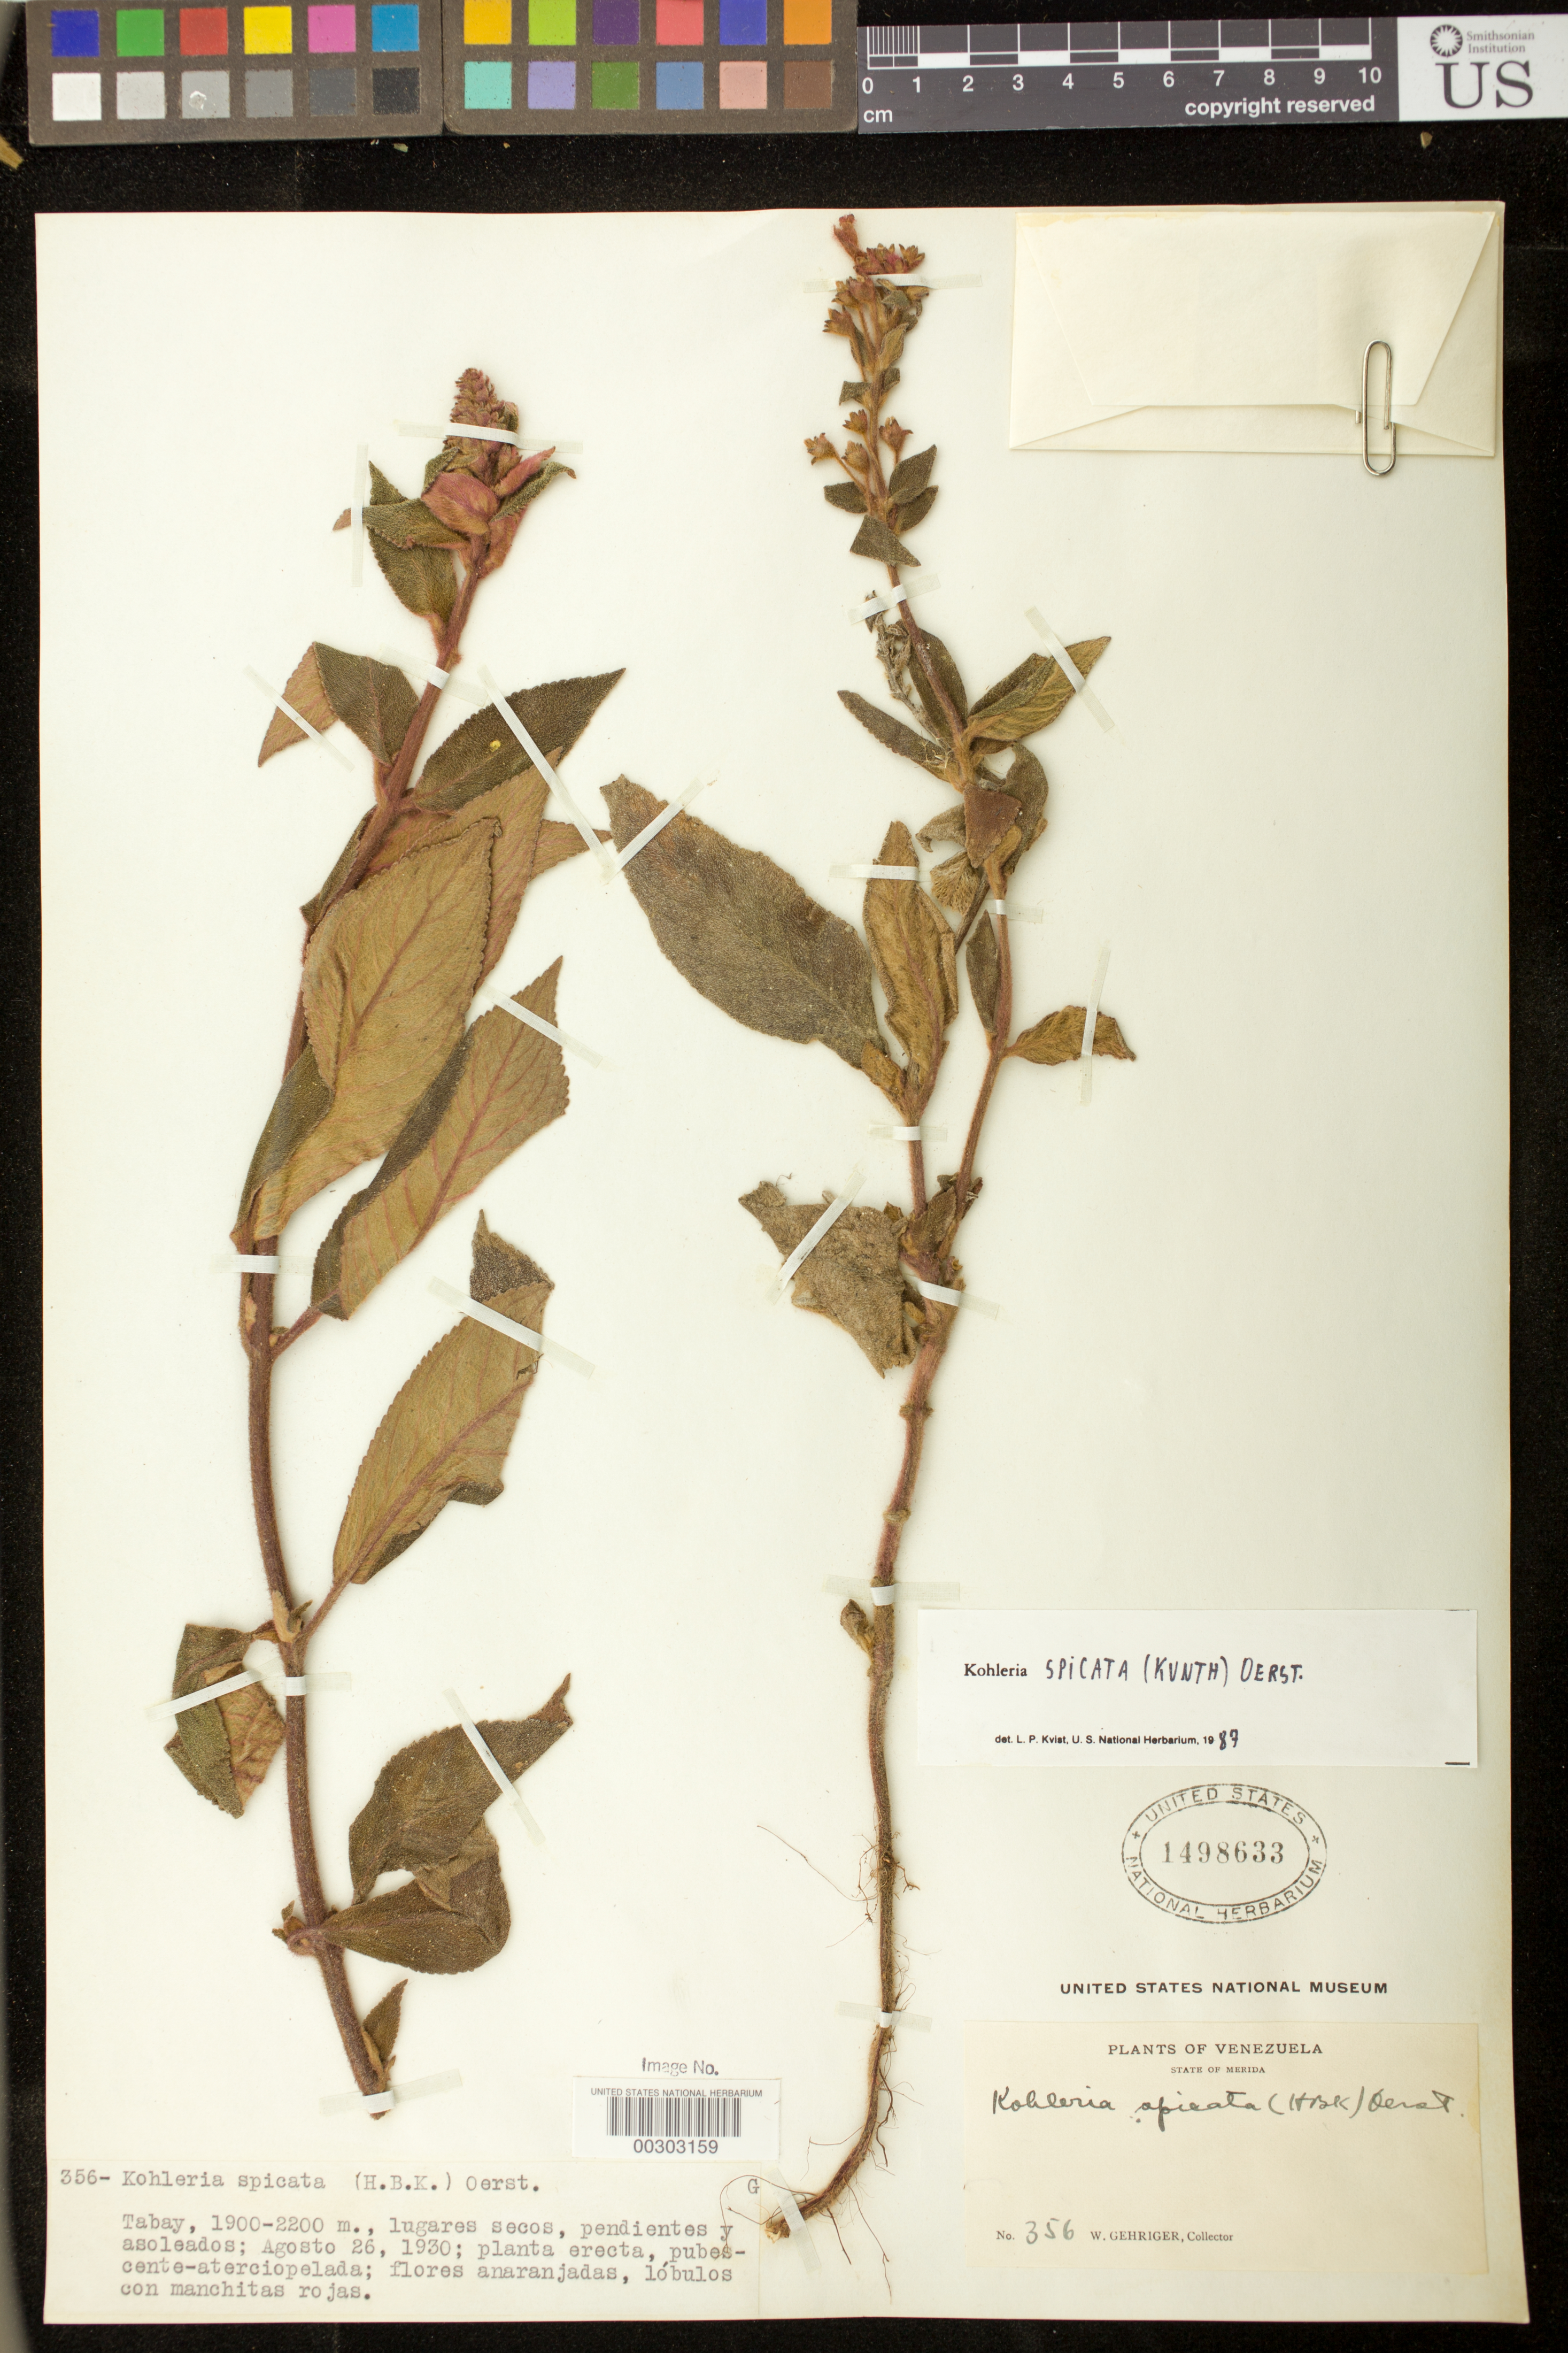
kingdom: Plantae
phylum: Tracheophyta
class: Magnoliopsida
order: Lamiales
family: Gesneriaceae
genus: Kohleria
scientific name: Kohleria spicata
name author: (Kunth) Oerst.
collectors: W. Gehriger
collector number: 356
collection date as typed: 26 Aug 1930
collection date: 1930-08-26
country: Venezuela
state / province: Mérida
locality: Tabay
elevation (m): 1900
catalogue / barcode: US 1498633